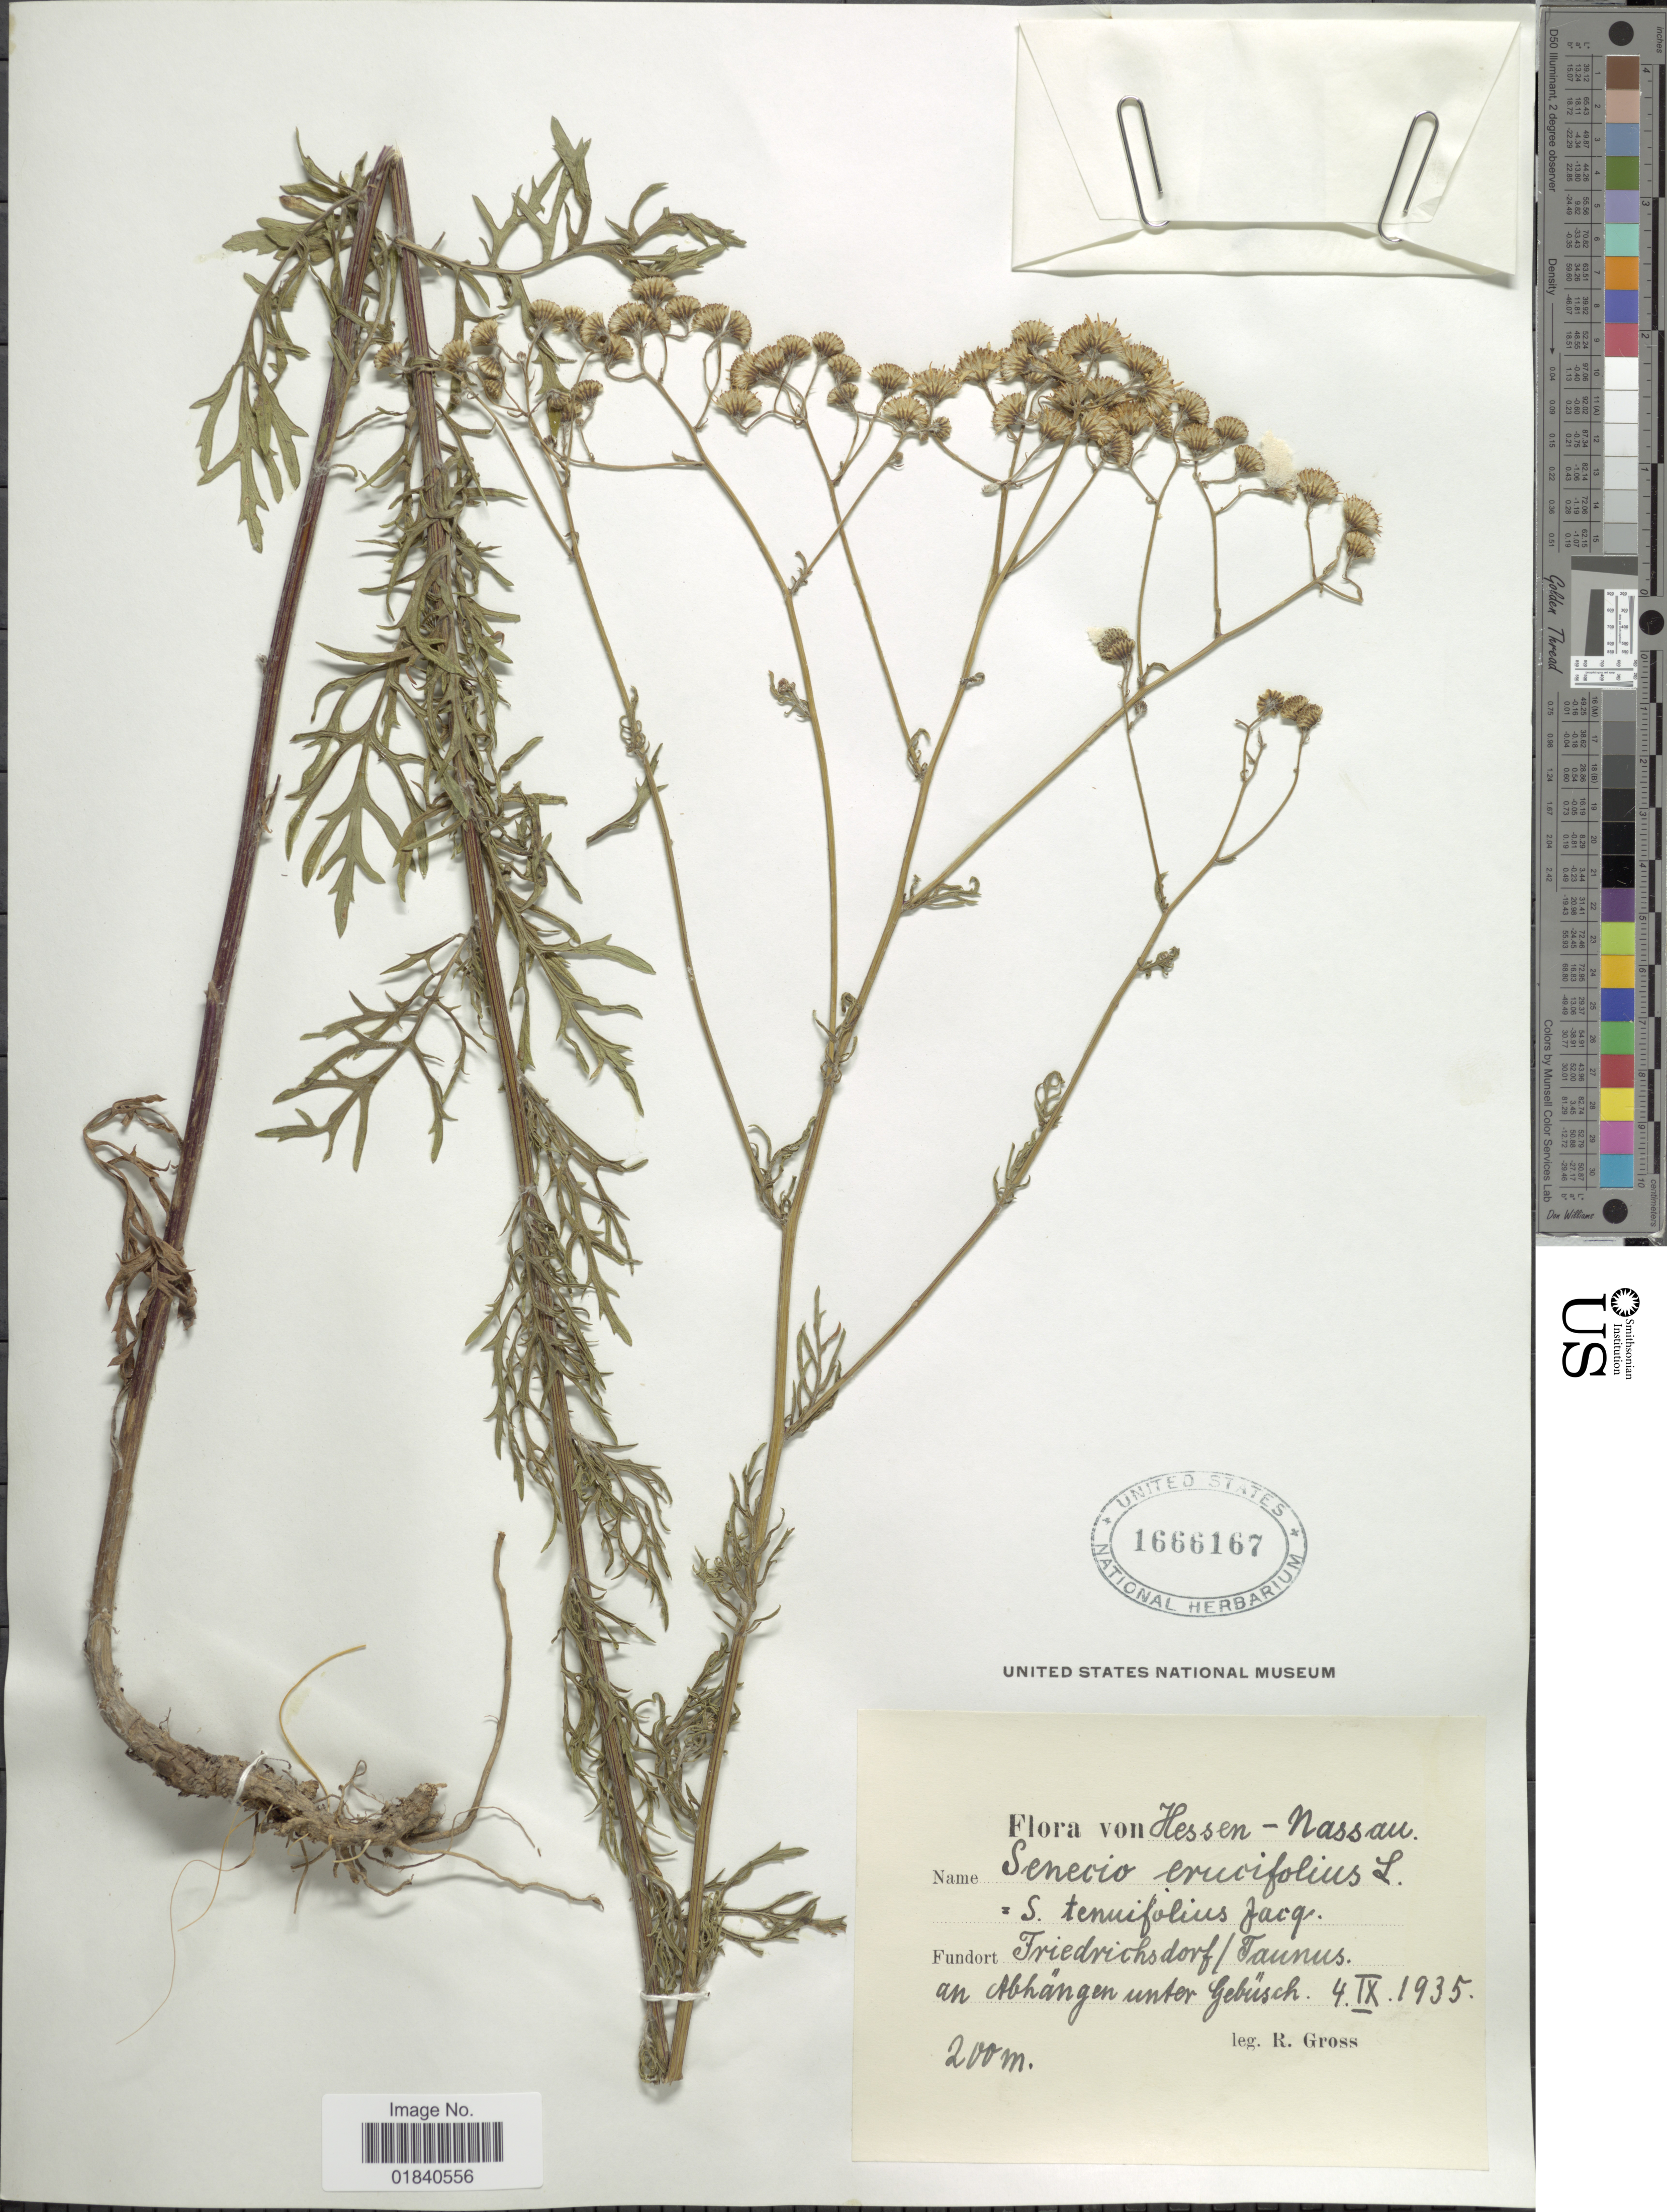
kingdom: Plantae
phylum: Tracheophyta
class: Magnoliopsida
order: Asterales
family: Asteraceae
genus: Jacobaea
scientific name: Jacobaea erucifolia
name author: (L.) G. Gaertn. et al.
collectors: R. Gross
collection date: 1935-09-04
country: Germany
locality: Hessen-Nassau. Friedrichsdorf/Taunus. an Abhängen unter Gebüsch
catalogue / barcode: US 1666167